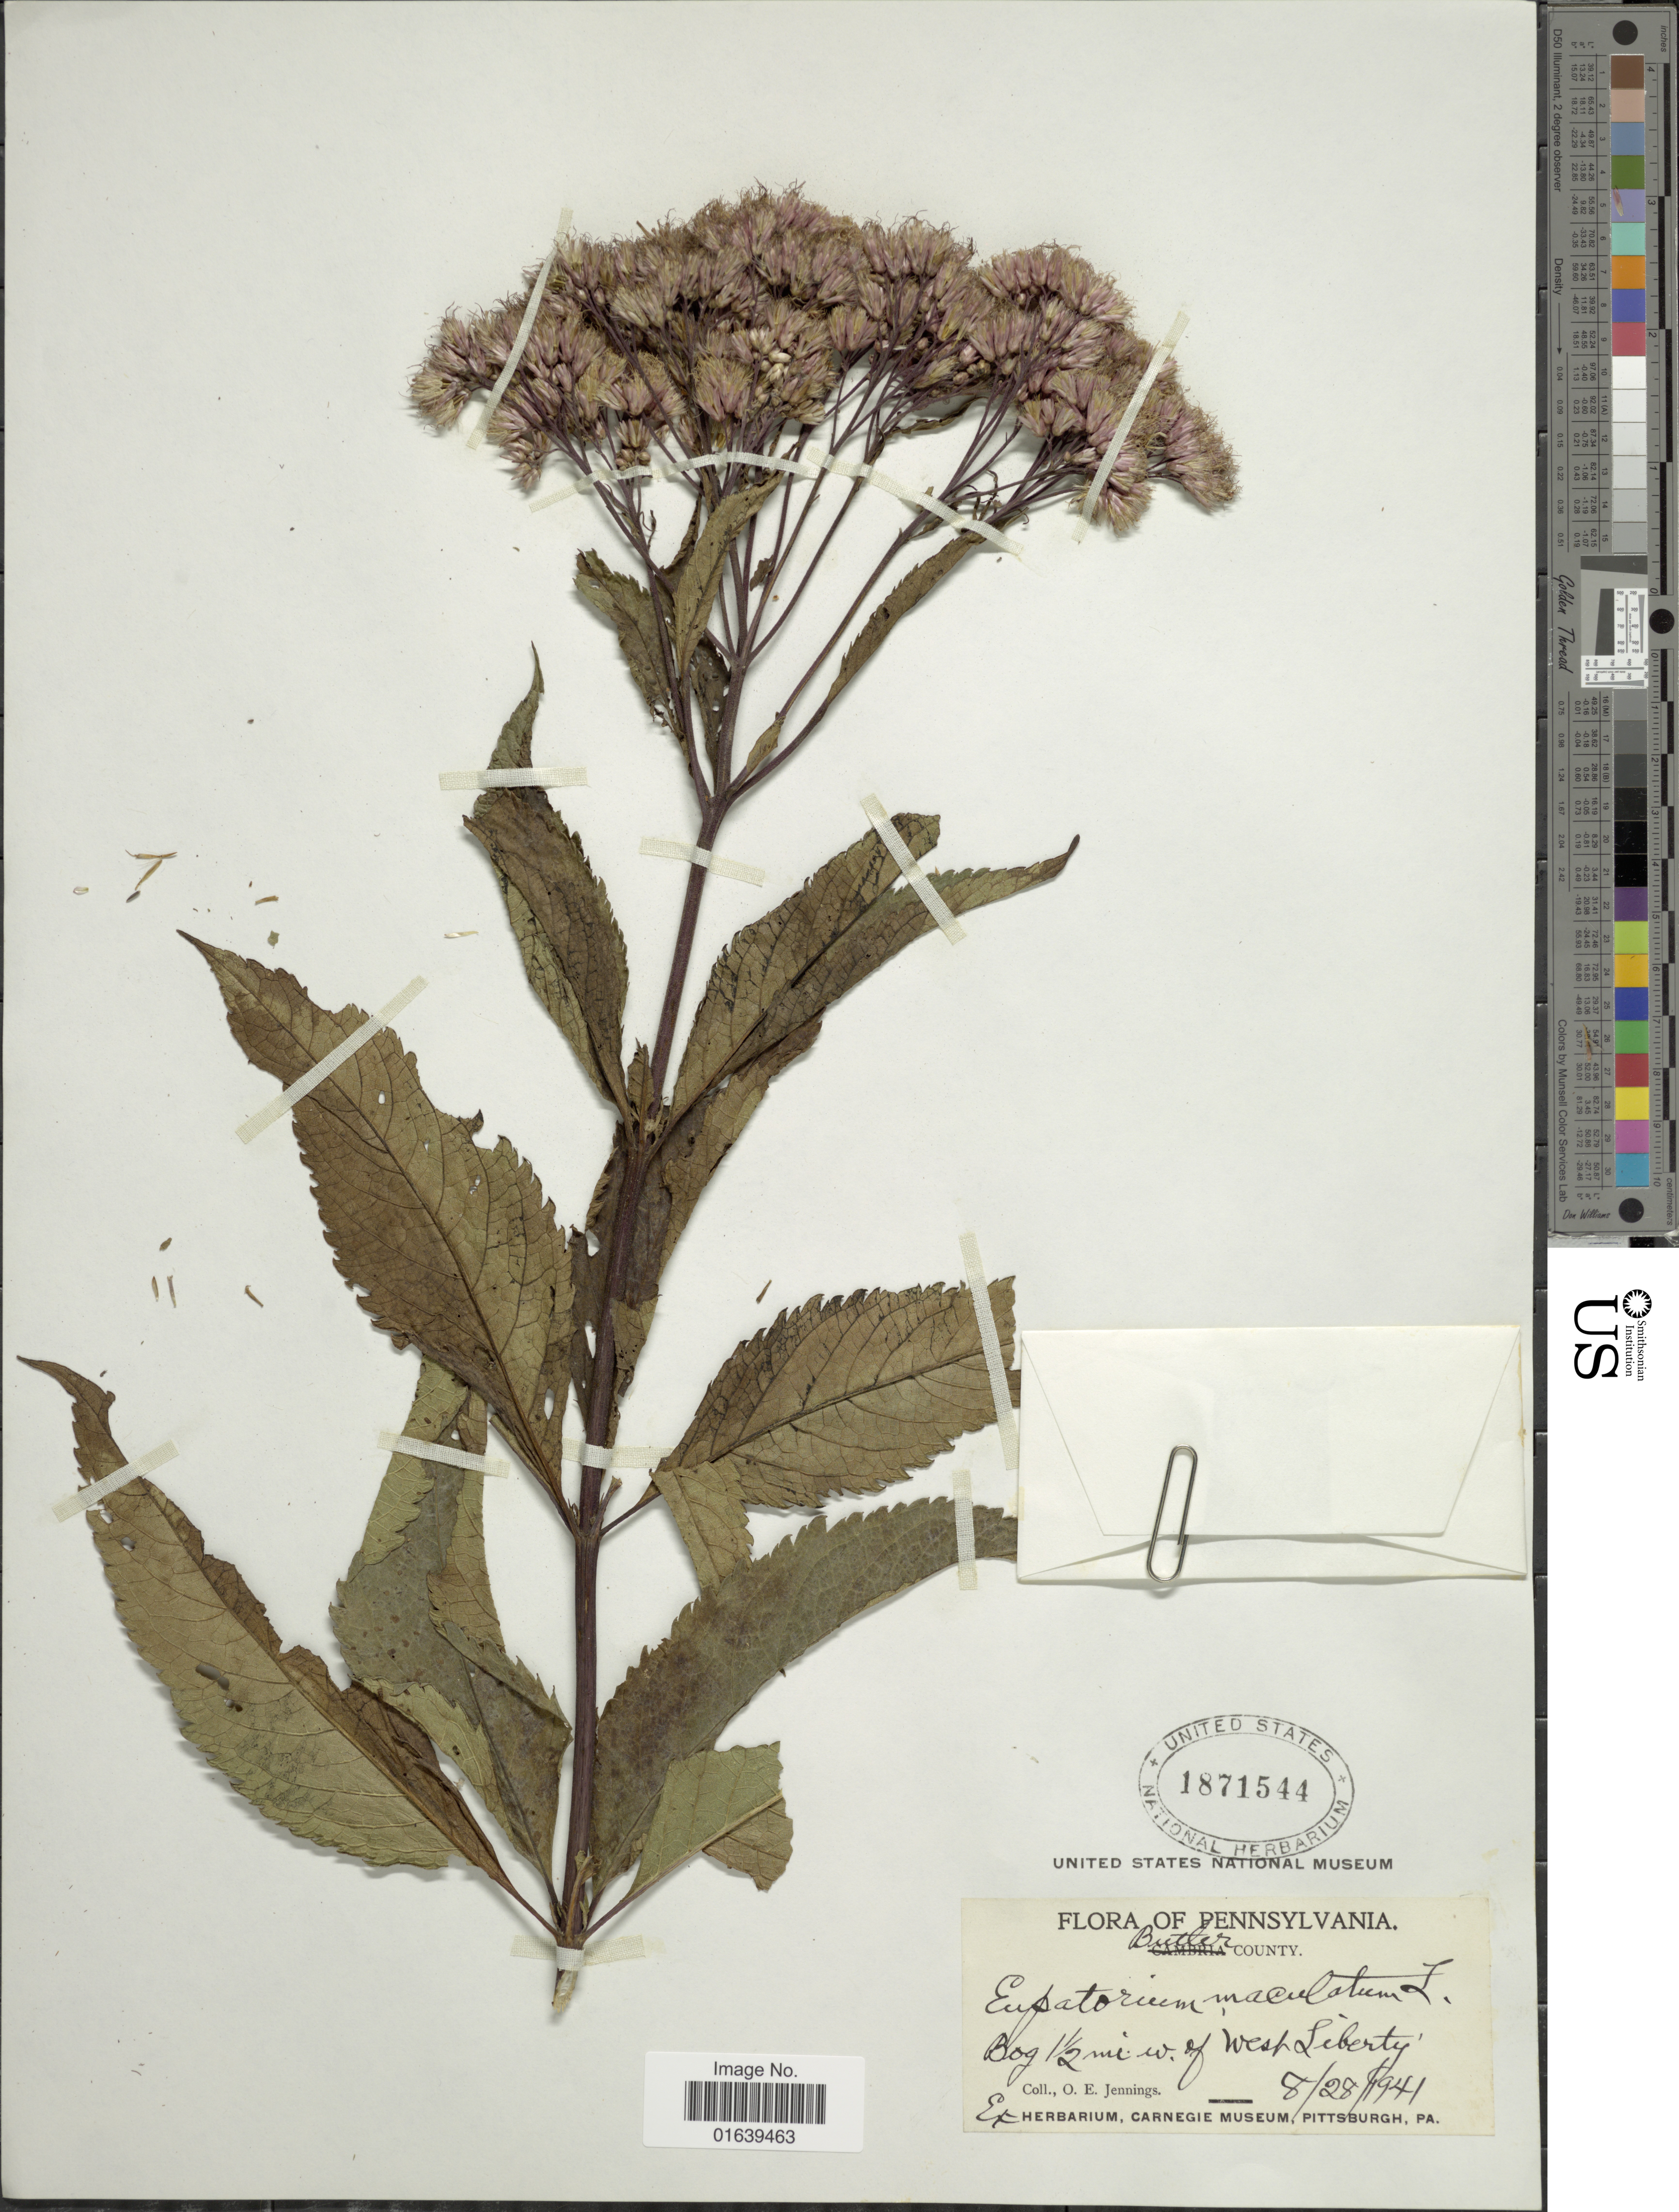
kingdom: Plantae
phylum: Tracheophyta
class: Magnoliopsida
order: Asterales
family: Asteraceae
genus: Eupatorium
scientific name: Eupatorium maculatum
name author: L.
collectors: O. E. Jennings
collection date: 1941-08-25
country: United States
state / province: Pennsylvania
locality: Butlter County, Bog 1 ½ w of West Liberty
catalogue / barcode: US 1871544